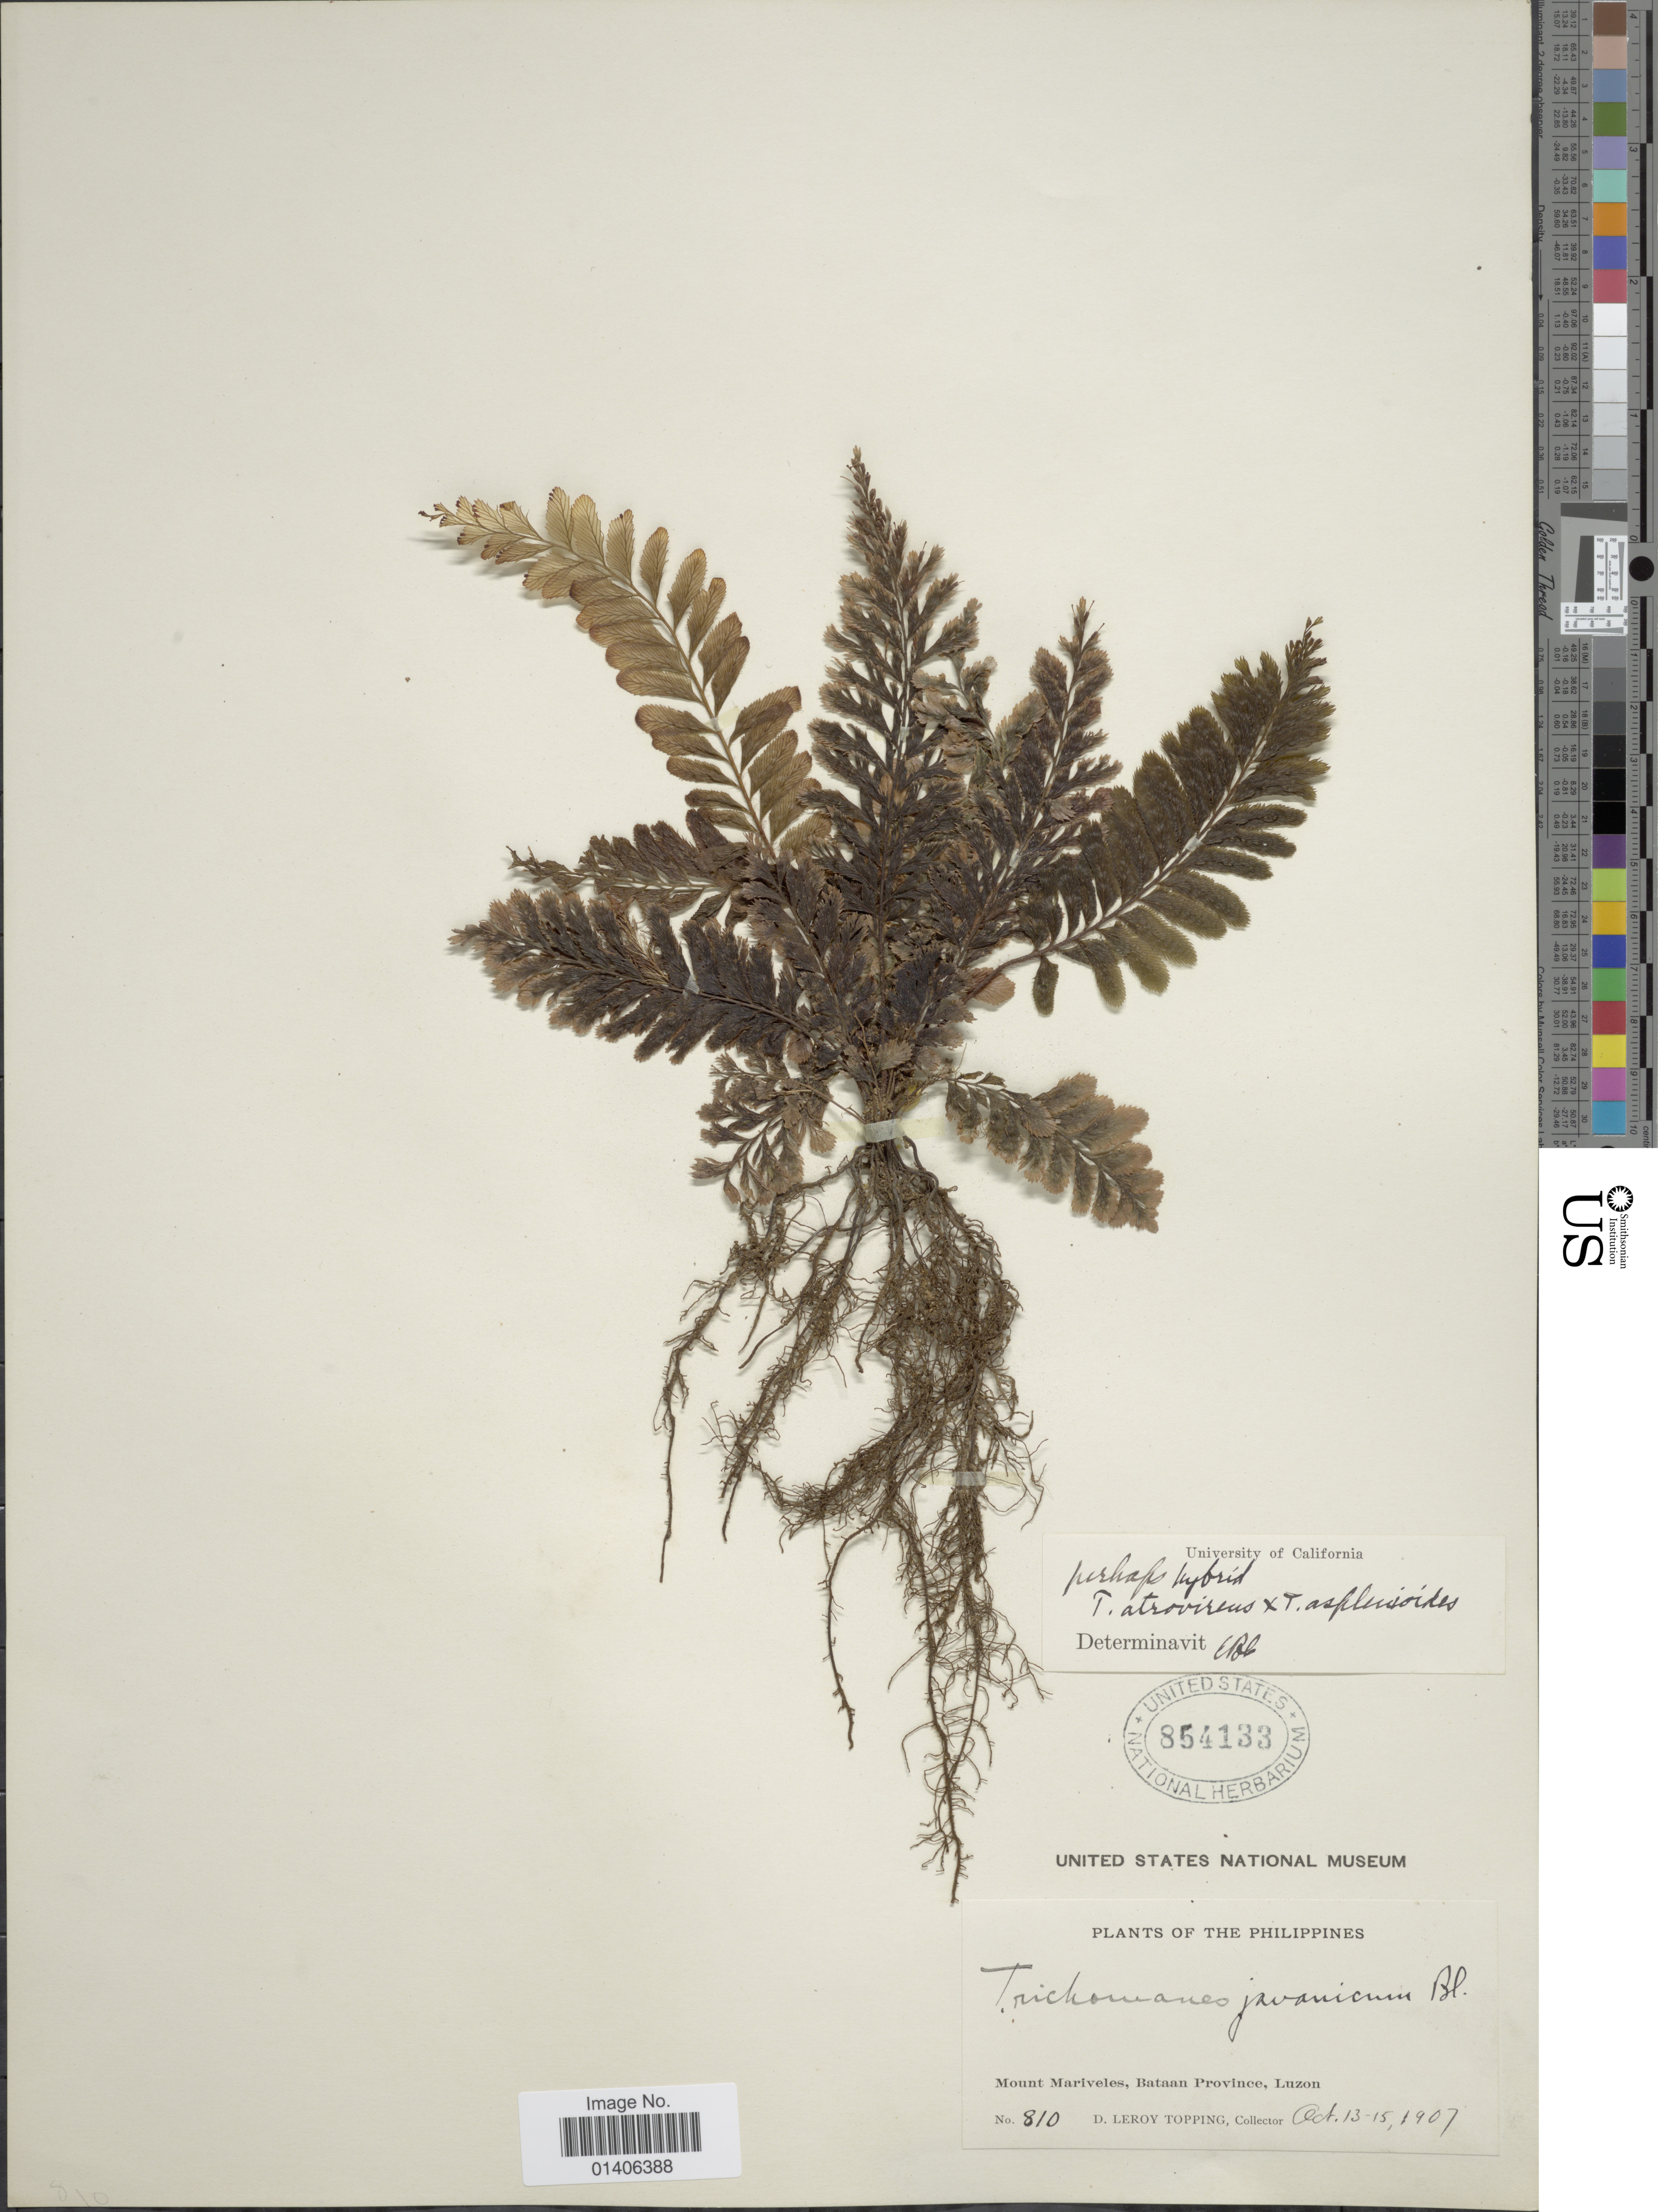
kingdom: Plantae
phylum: Tracheophyta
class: Polypodiopsida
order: Hymenophyllales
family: Hymenophyllaceae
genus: Cephalomanes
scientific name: Cephalomanes atrovirens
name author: C. Presl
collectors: D. L. Topping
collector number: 810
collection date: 1907-10-13/1907-10-15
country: Philippines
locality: Mount mariveles, Bataan Province, Luzon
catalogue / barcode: US 854133